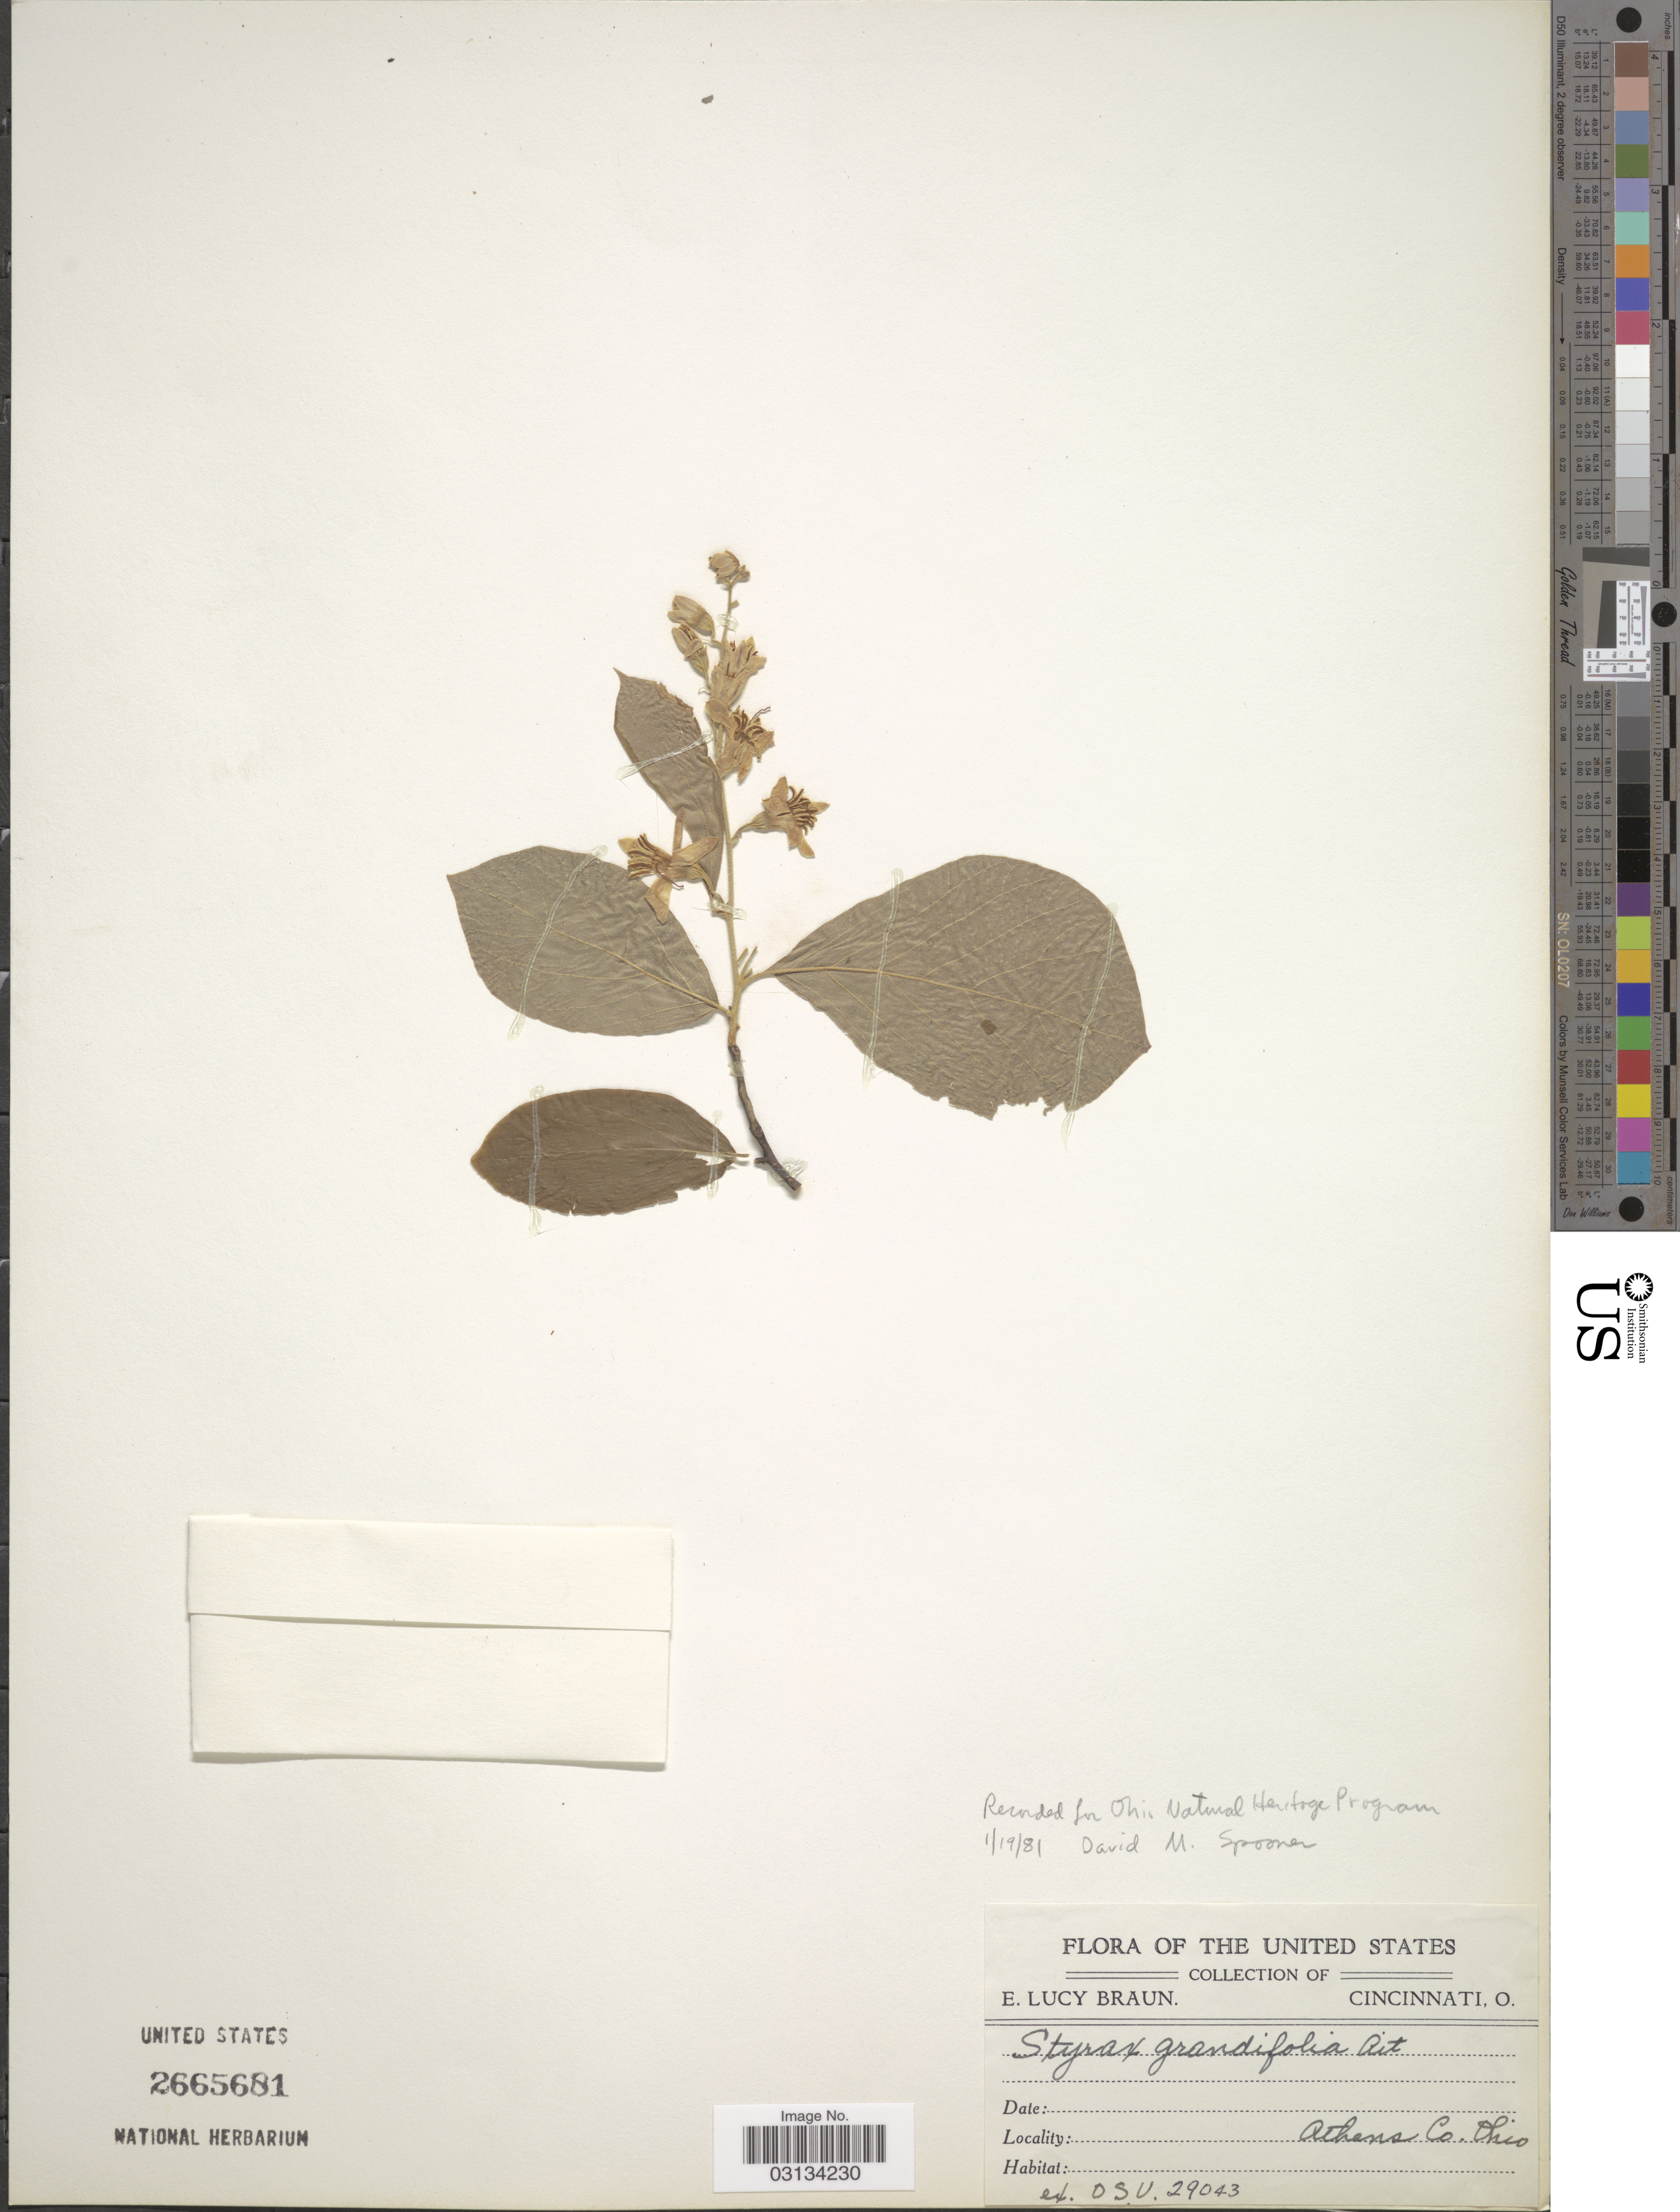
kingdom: Plantae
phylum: Tracheophyta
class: Magnoliopsida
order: Ericales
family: Styracaceae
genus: Styrax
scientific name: Styrax grandifolius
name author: Aiton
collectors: E. L. Braun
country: United States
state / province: Ohio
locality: Athens Co.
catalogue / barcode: US 2665681